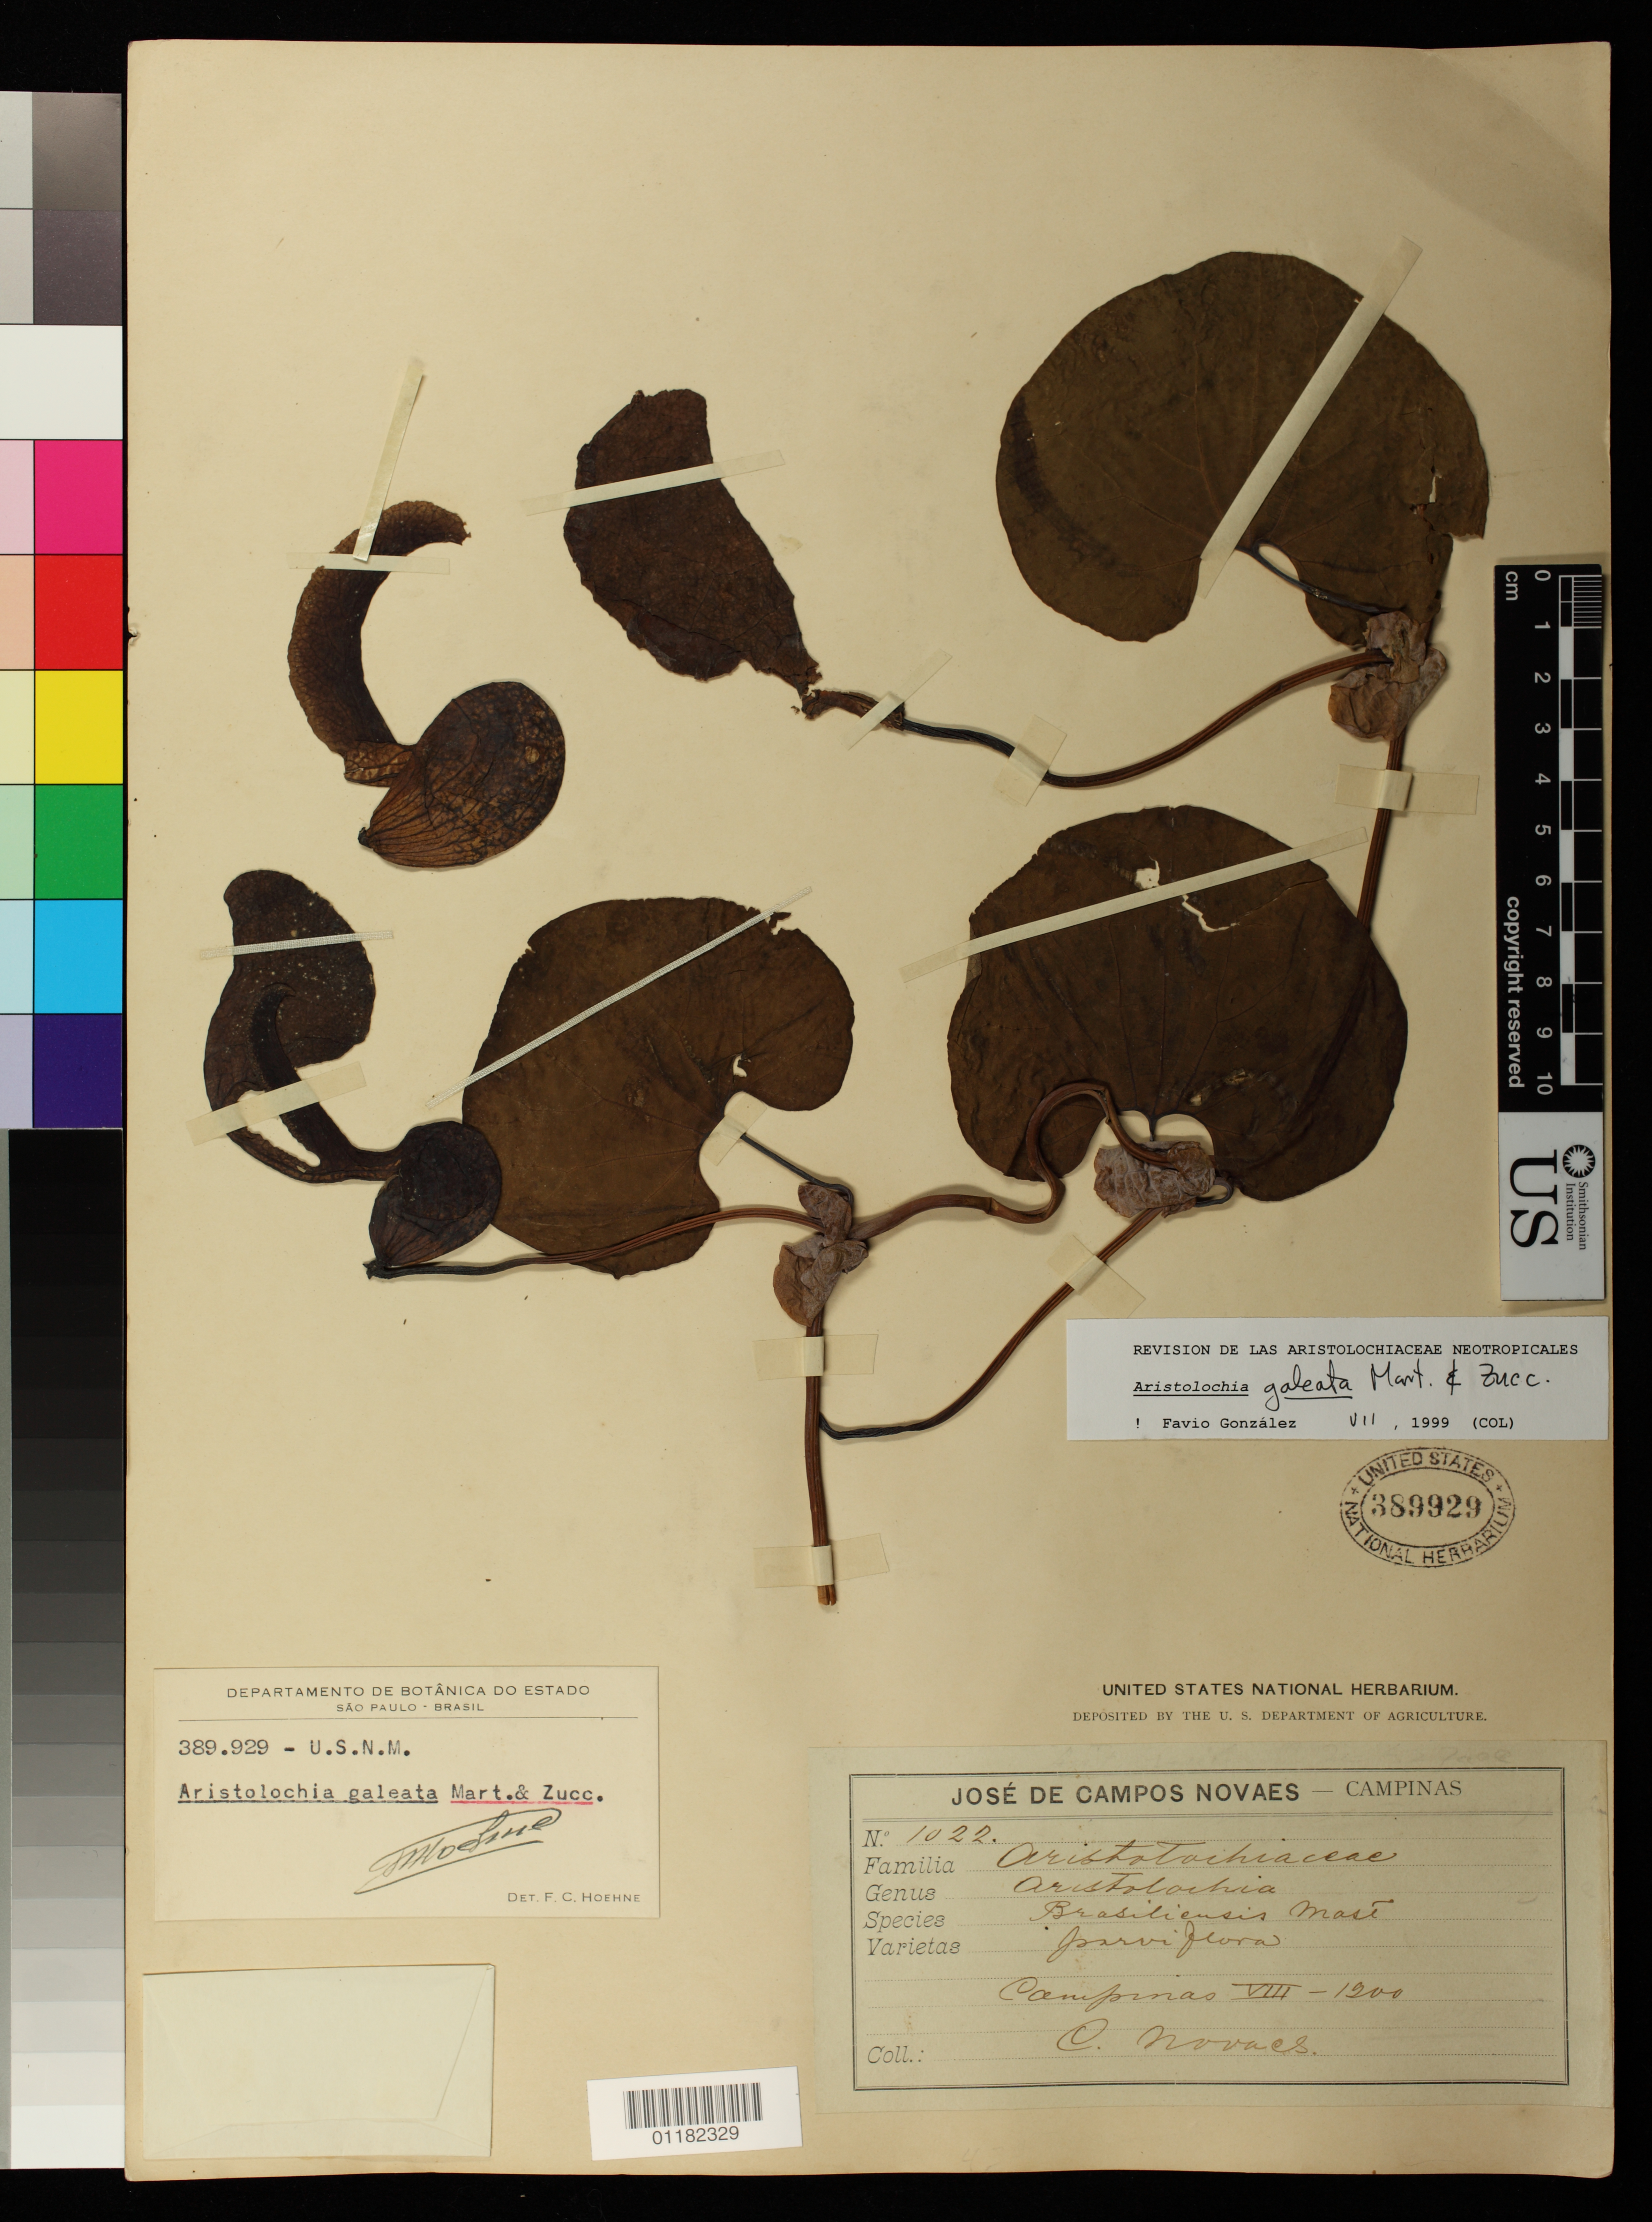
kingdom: Plantae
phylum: Tracheophyta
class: Magnoliopsida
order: Piperales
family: Aristolochiaceae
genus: Aristolochia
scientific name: Aristolochia galeata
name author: Moritzi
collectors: J. Novães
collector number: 1022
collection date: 1900-08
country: Brazil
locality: Campinas VIII-1200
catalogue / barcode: US 389929